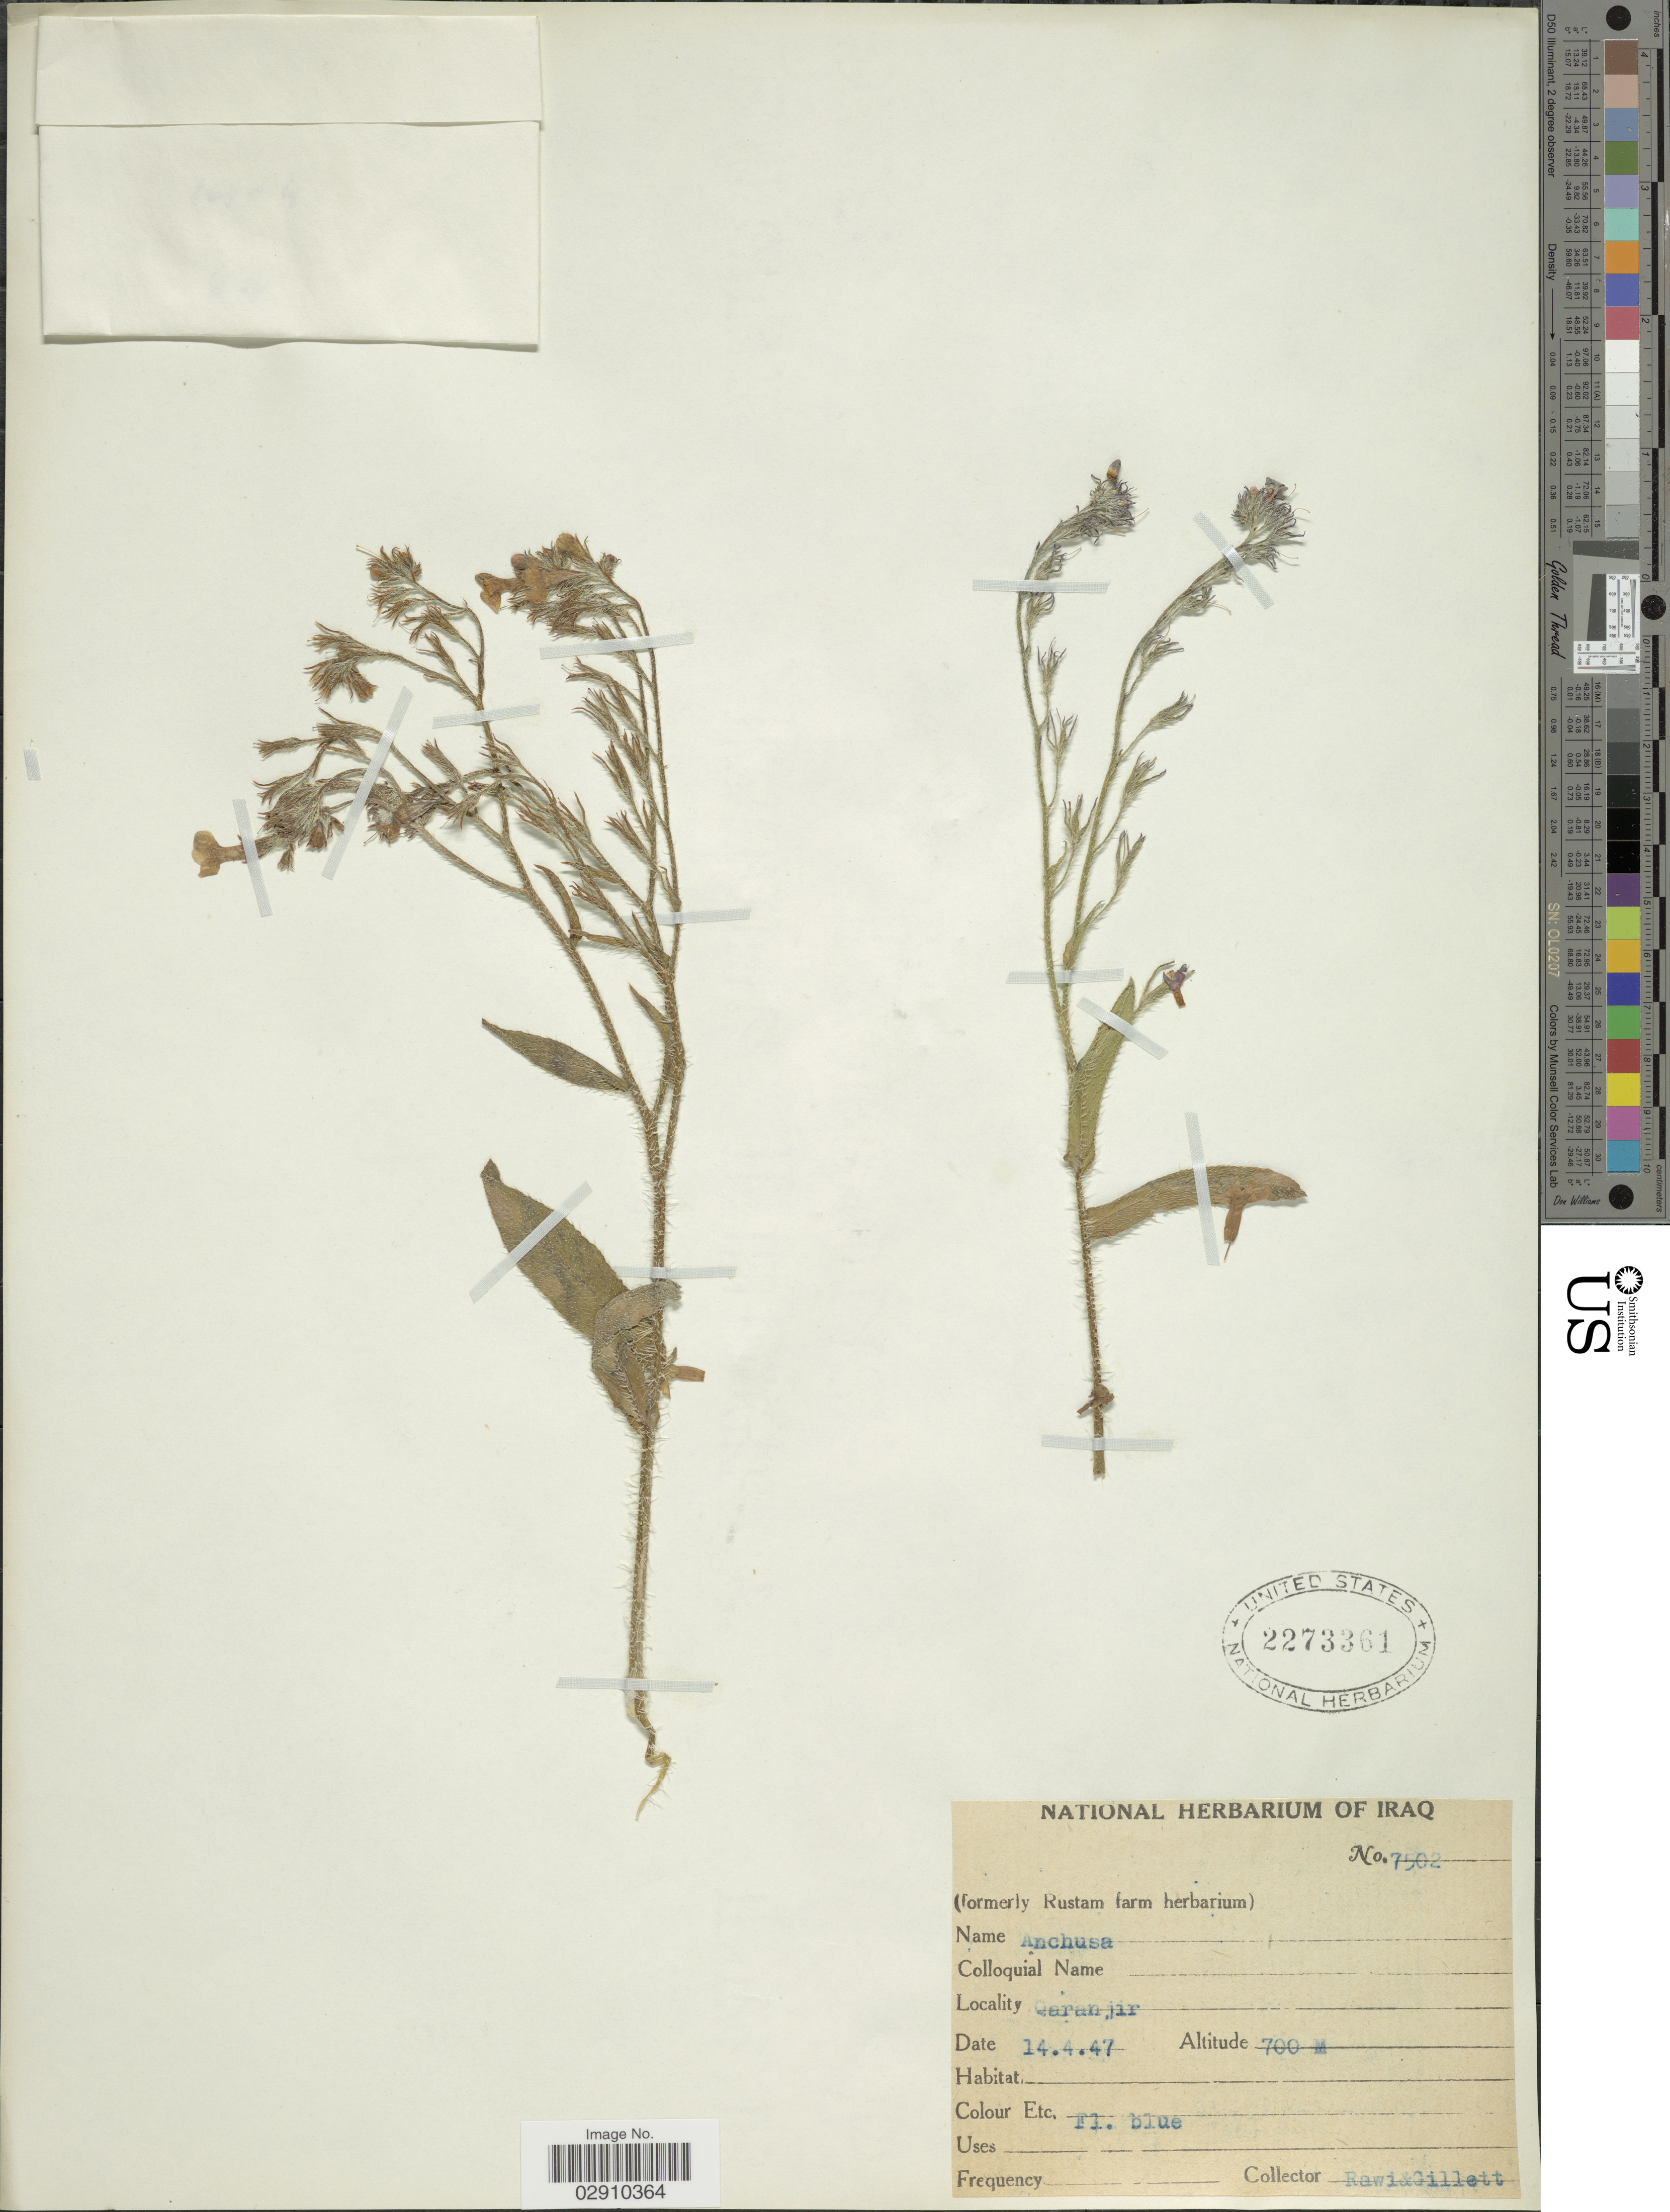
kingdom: Plantae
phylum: Tracheophyta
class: Magnoliopsida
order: Boraginales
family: Boraginaceae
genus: Anchusa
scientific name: Anchusa sp.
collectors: -. Rawi & Gillett, --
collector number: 7502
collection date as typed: Transcribed d/m/y: 14/4/47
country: Iraq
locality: Qaranjir.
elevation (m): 700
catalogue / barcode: US 2273361